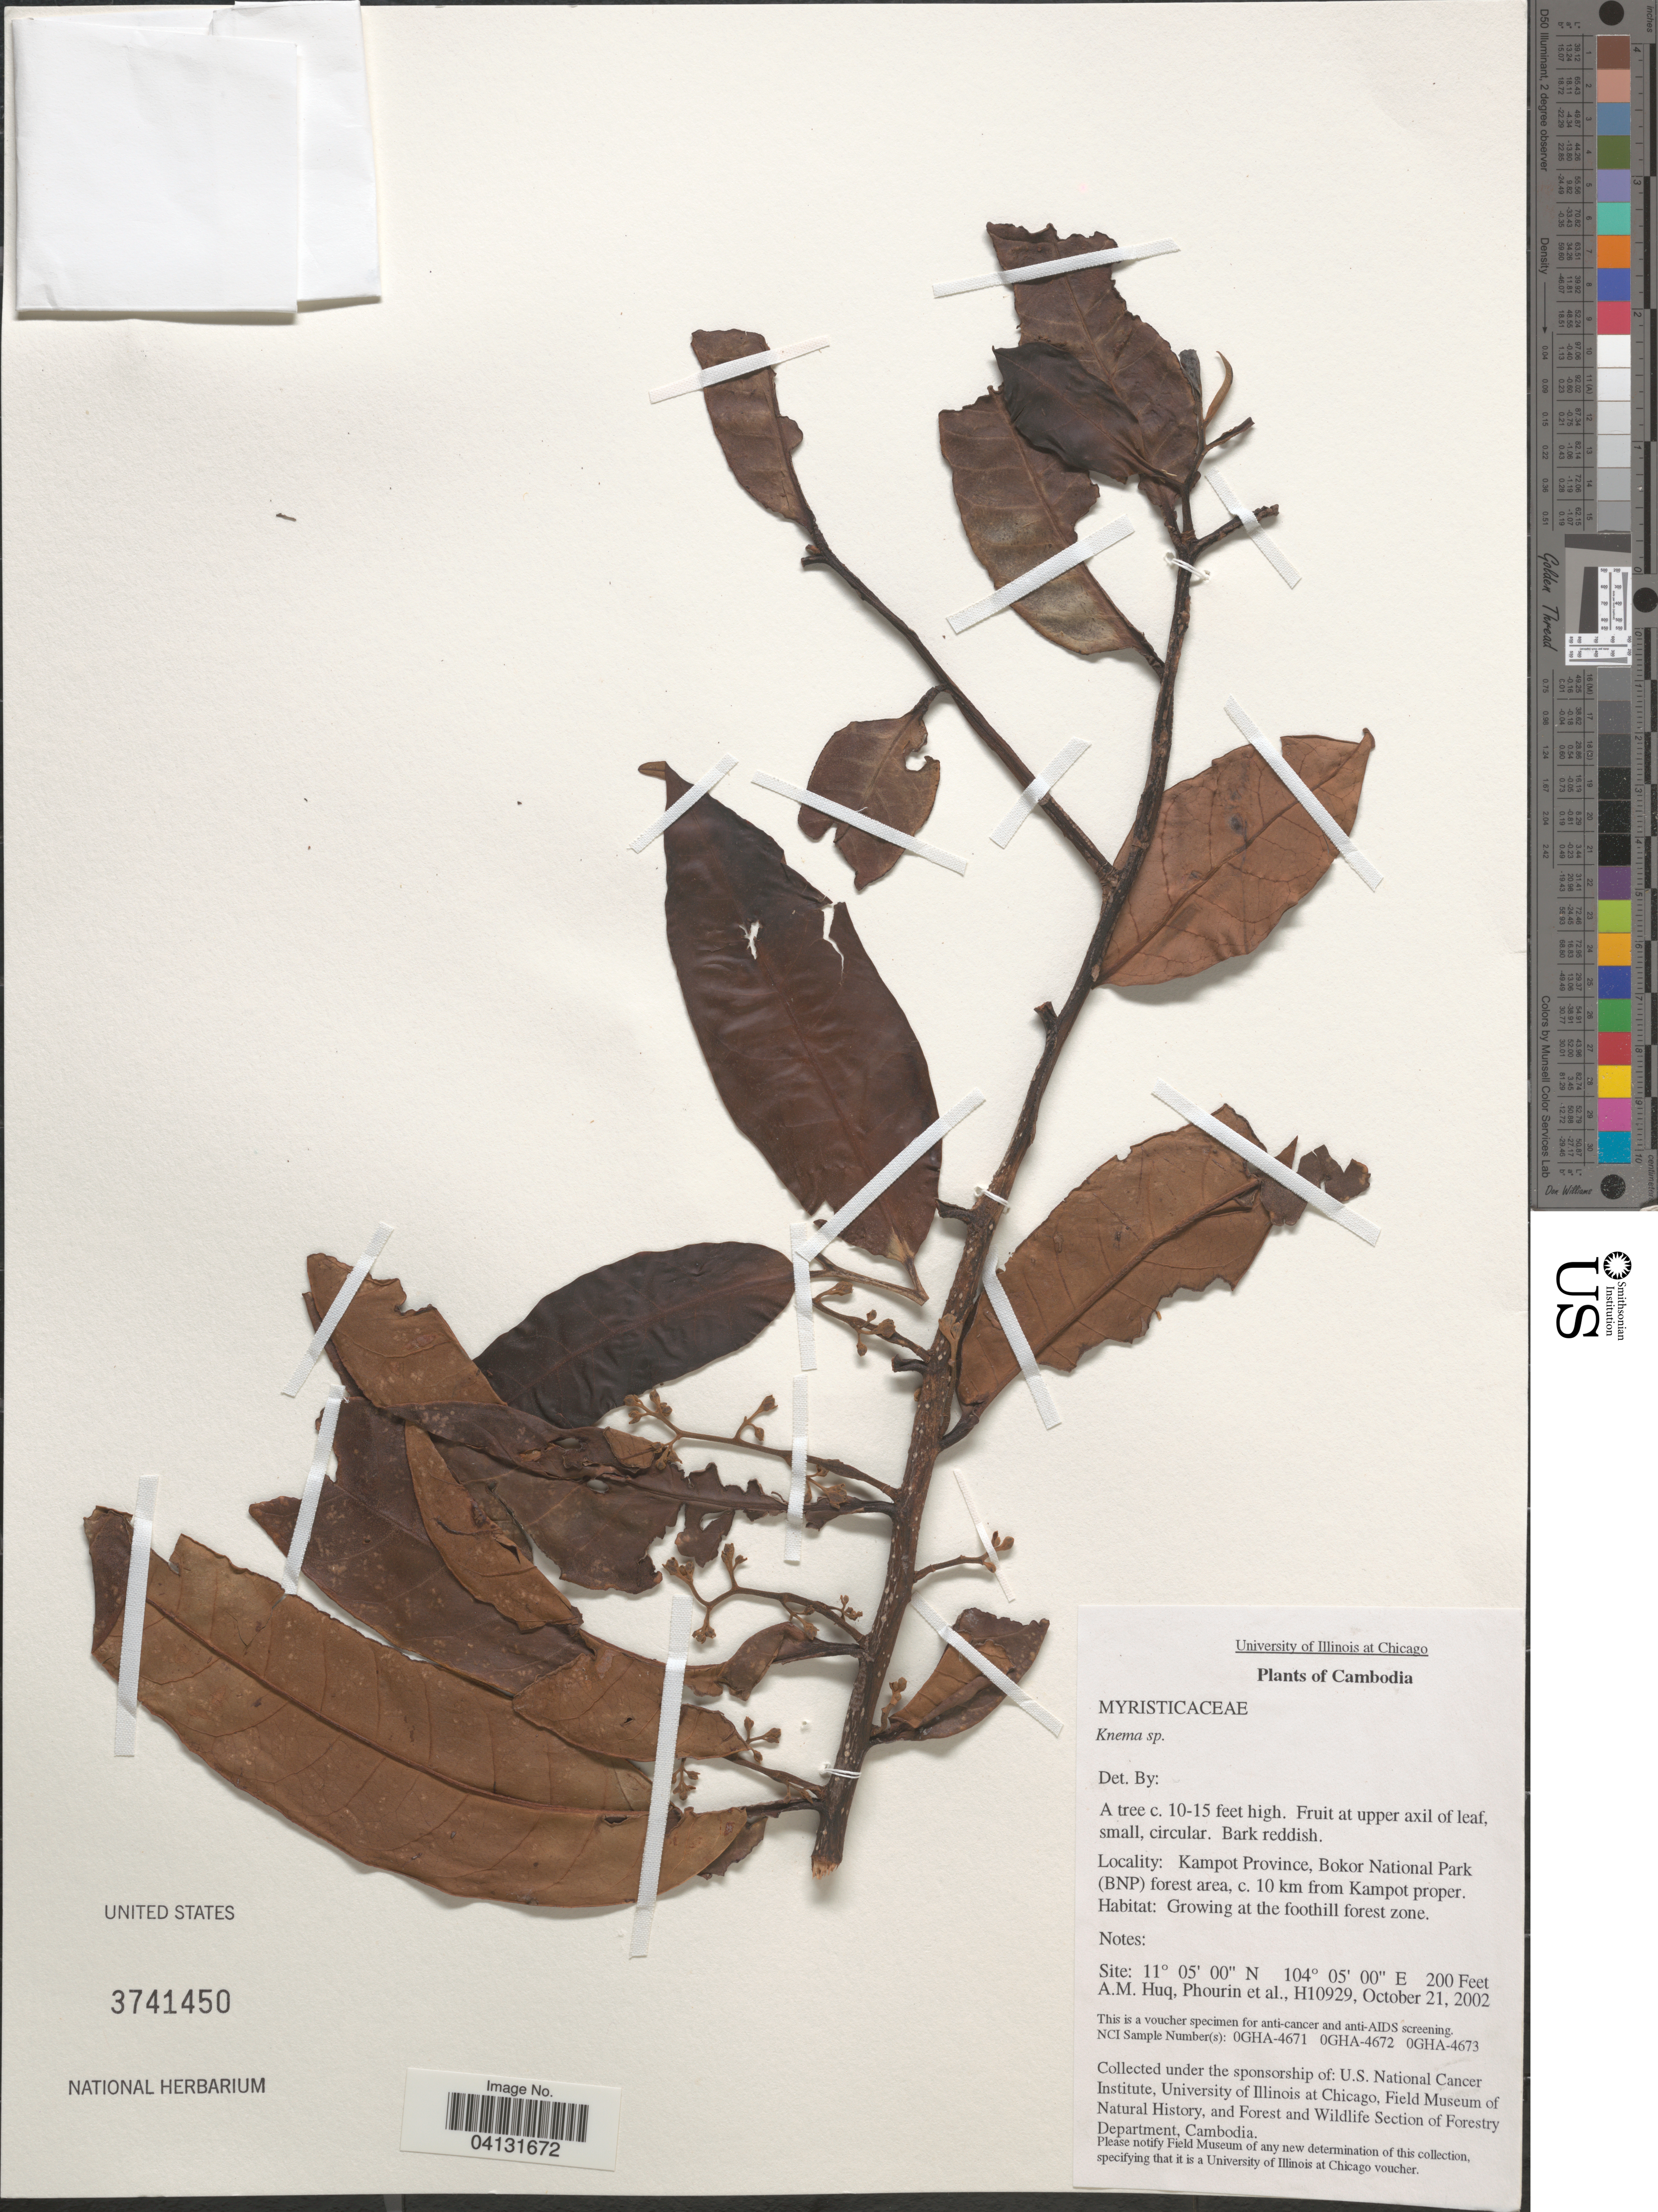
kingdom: Plantae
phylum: Tracheophyta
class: Magnoliopsida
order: Magnoliales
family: Myristicaceae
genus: Knema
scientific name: Knema sp.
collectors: A. M. Huq, -- Phourin & et al.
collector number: H10929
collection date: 2002-10-21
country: Cambodia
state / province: Kâmpât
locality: Kampot Province, Bokor National Park (BNP) forest area, c. 10 km from Kampot proper.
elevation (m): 61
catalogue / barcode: US 3741450